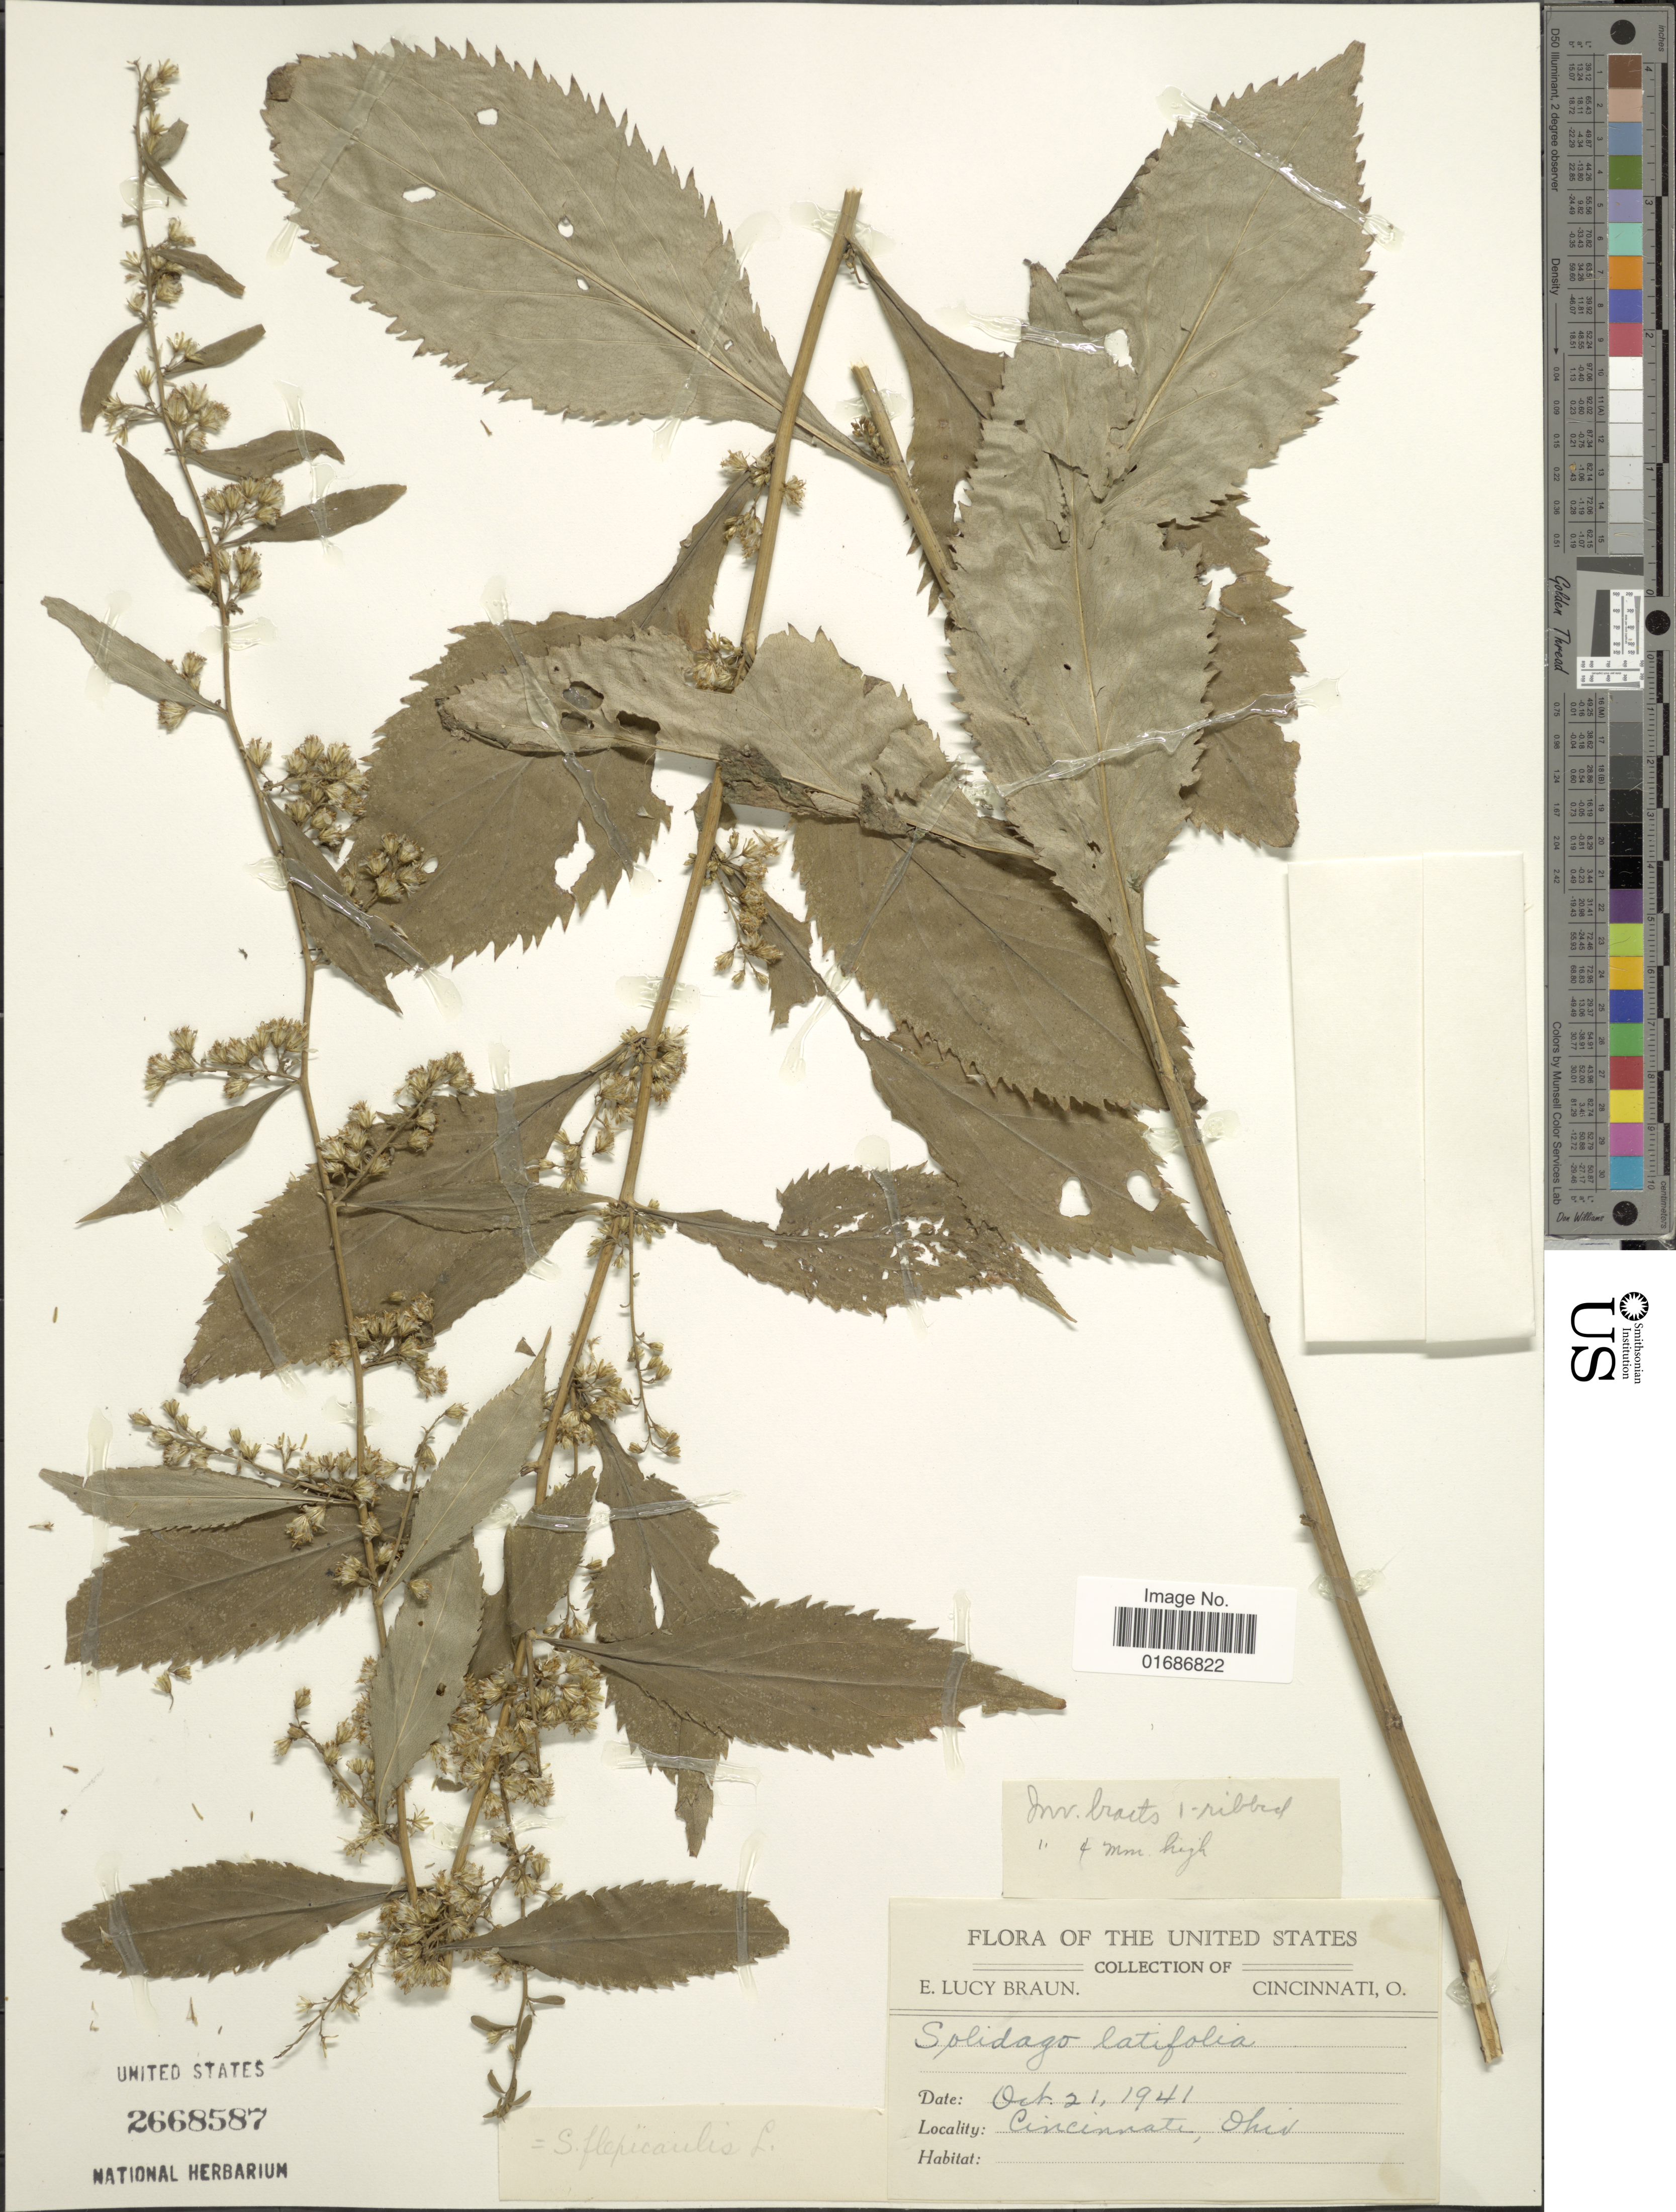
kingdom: Plantae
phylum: Tracheophyta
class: Magnoliopsida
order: Asterales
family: Asteraceae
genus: Solidago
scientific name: Solidago flexicaulis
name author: L.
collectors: E. L. Braun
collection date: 1941-10-21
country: United States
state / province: Ohio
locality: Cincinnati, Ohio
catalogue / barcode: US 2668587